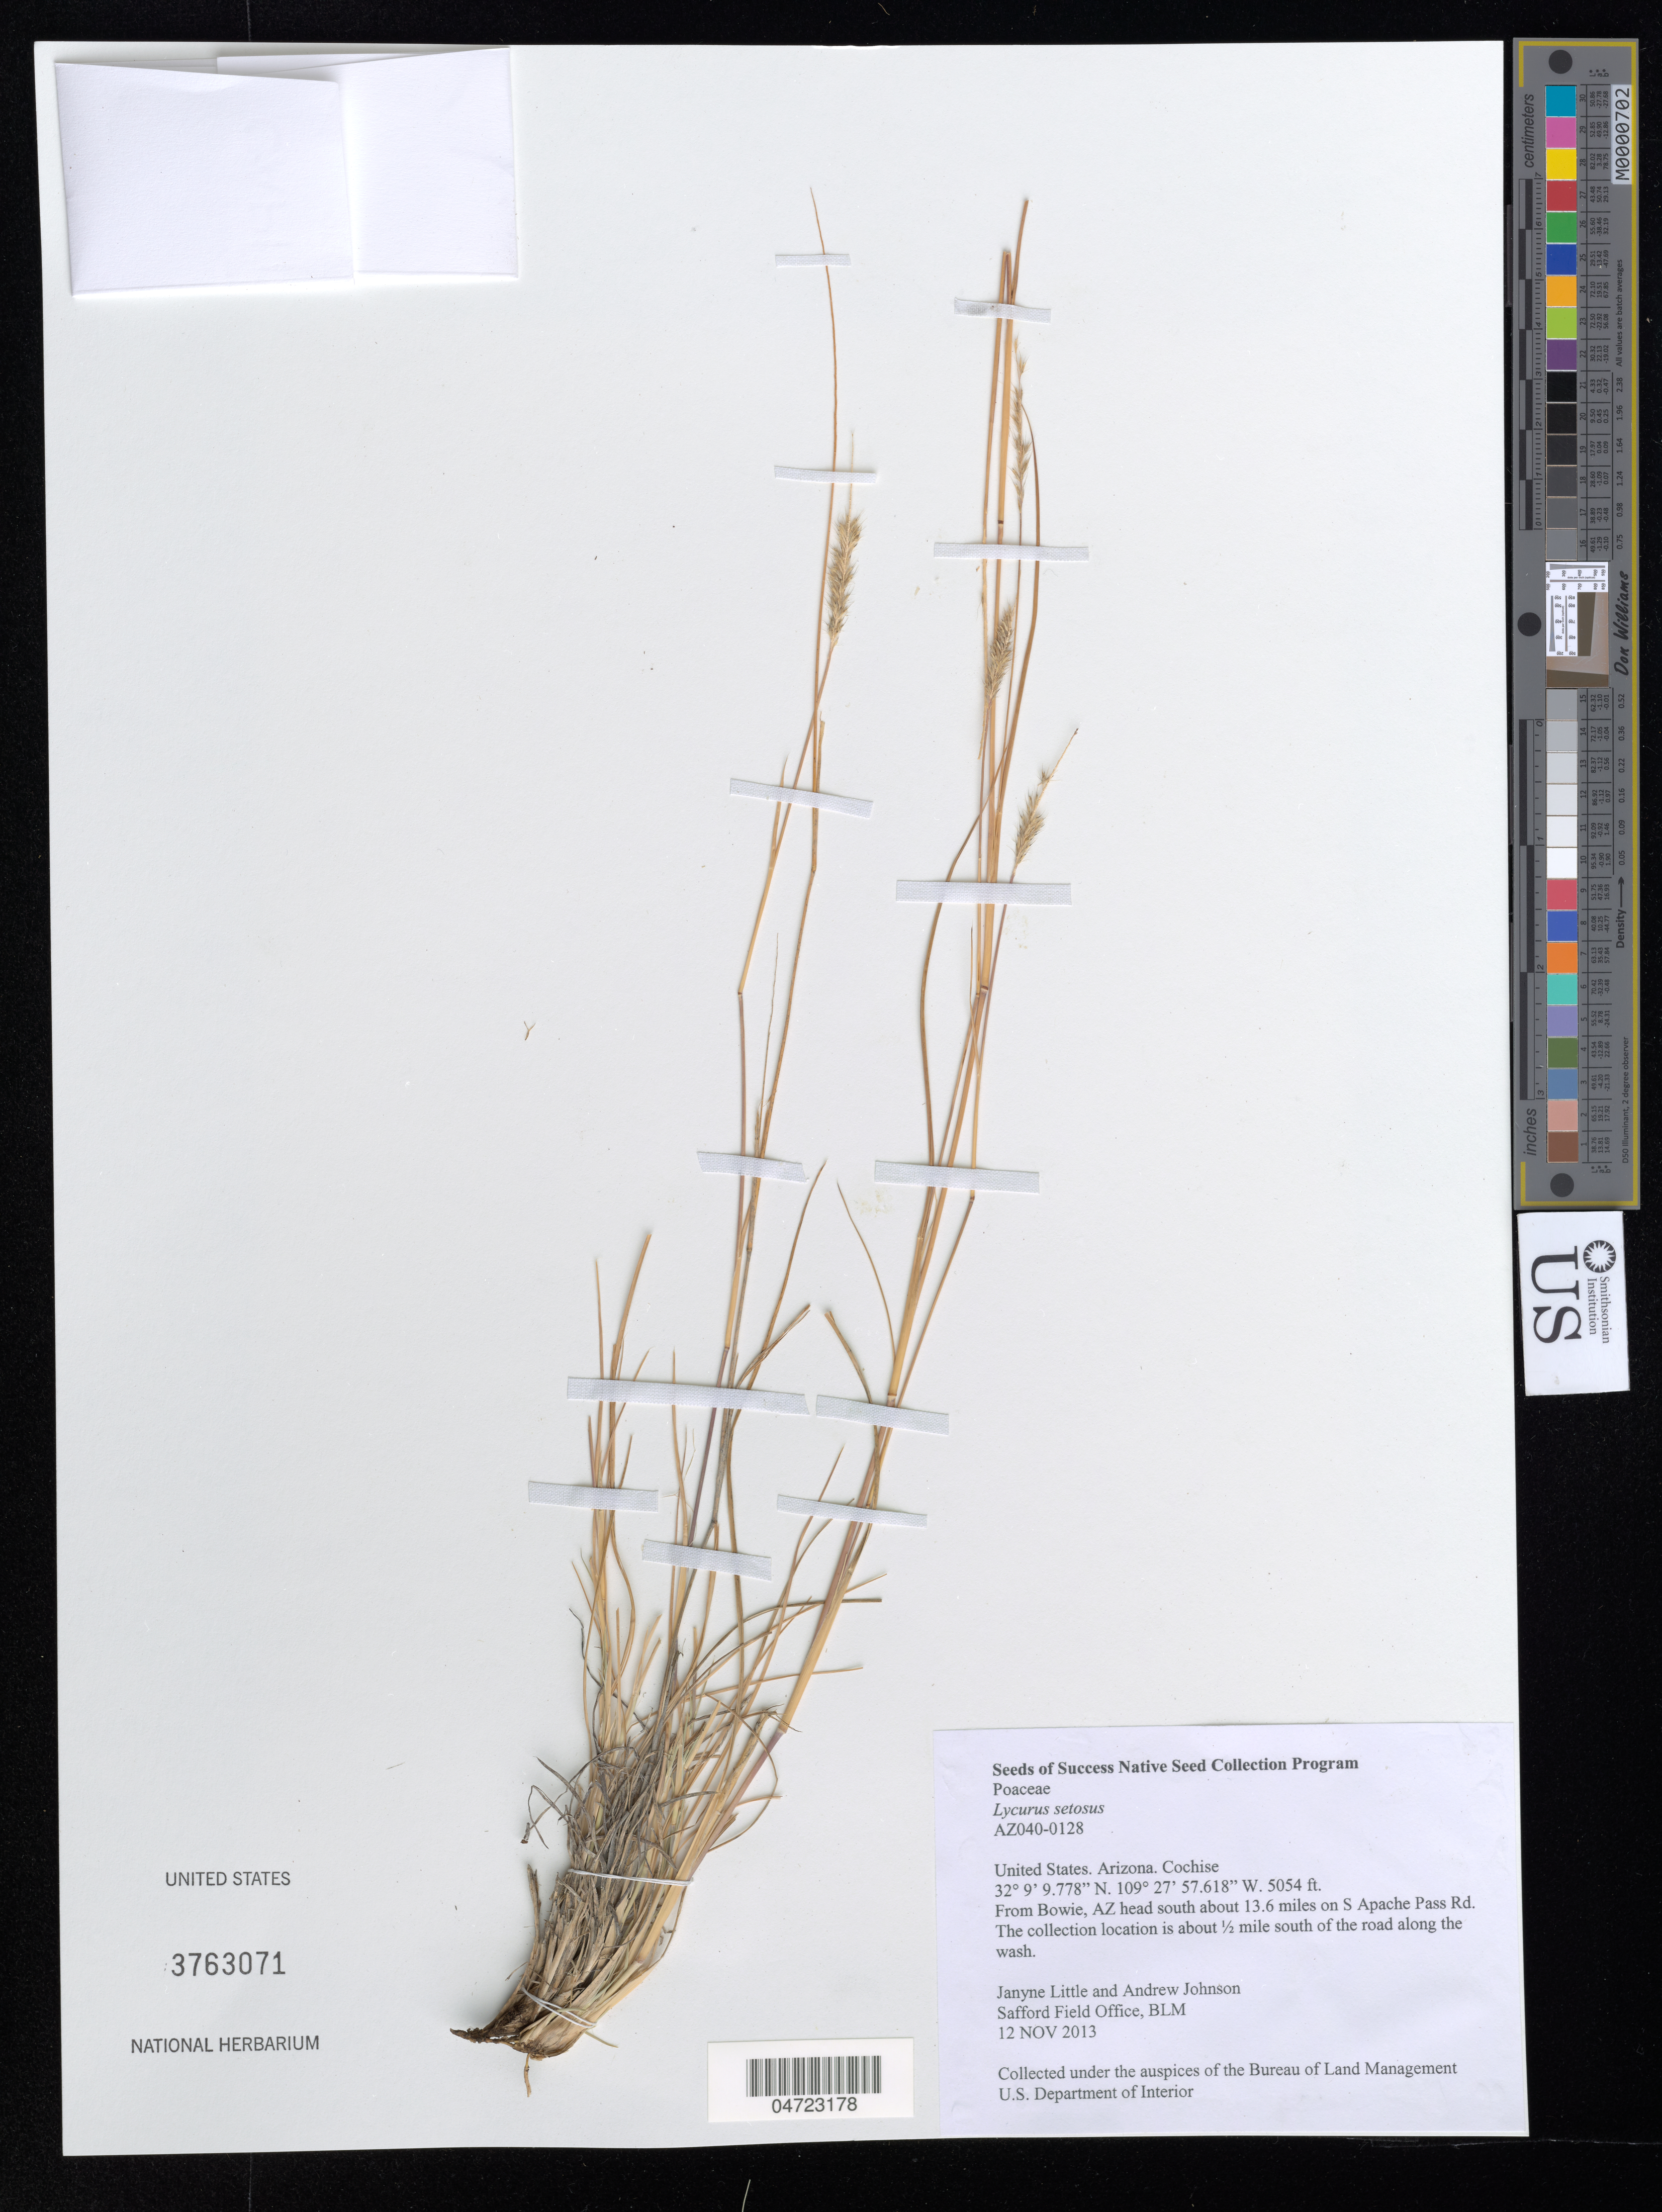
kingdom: Plantae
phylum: Tracheophyta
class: Liliopsida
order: Poales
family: Poaceae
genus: Lycurus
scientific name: Lycurus setosus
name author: (Nutt.) C. Reeder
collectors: J. Little & A. Johnson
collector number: AZ040-0128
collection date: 2013-11-12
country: United States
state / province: Arizona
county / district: Cochise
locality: Cochise. From Bowie, AZ head south about 13.6 miles on S Apache Pass Rd. The collection location is about ½ mile south of the road along the wash.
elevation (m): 1540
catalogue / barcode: US 3763071